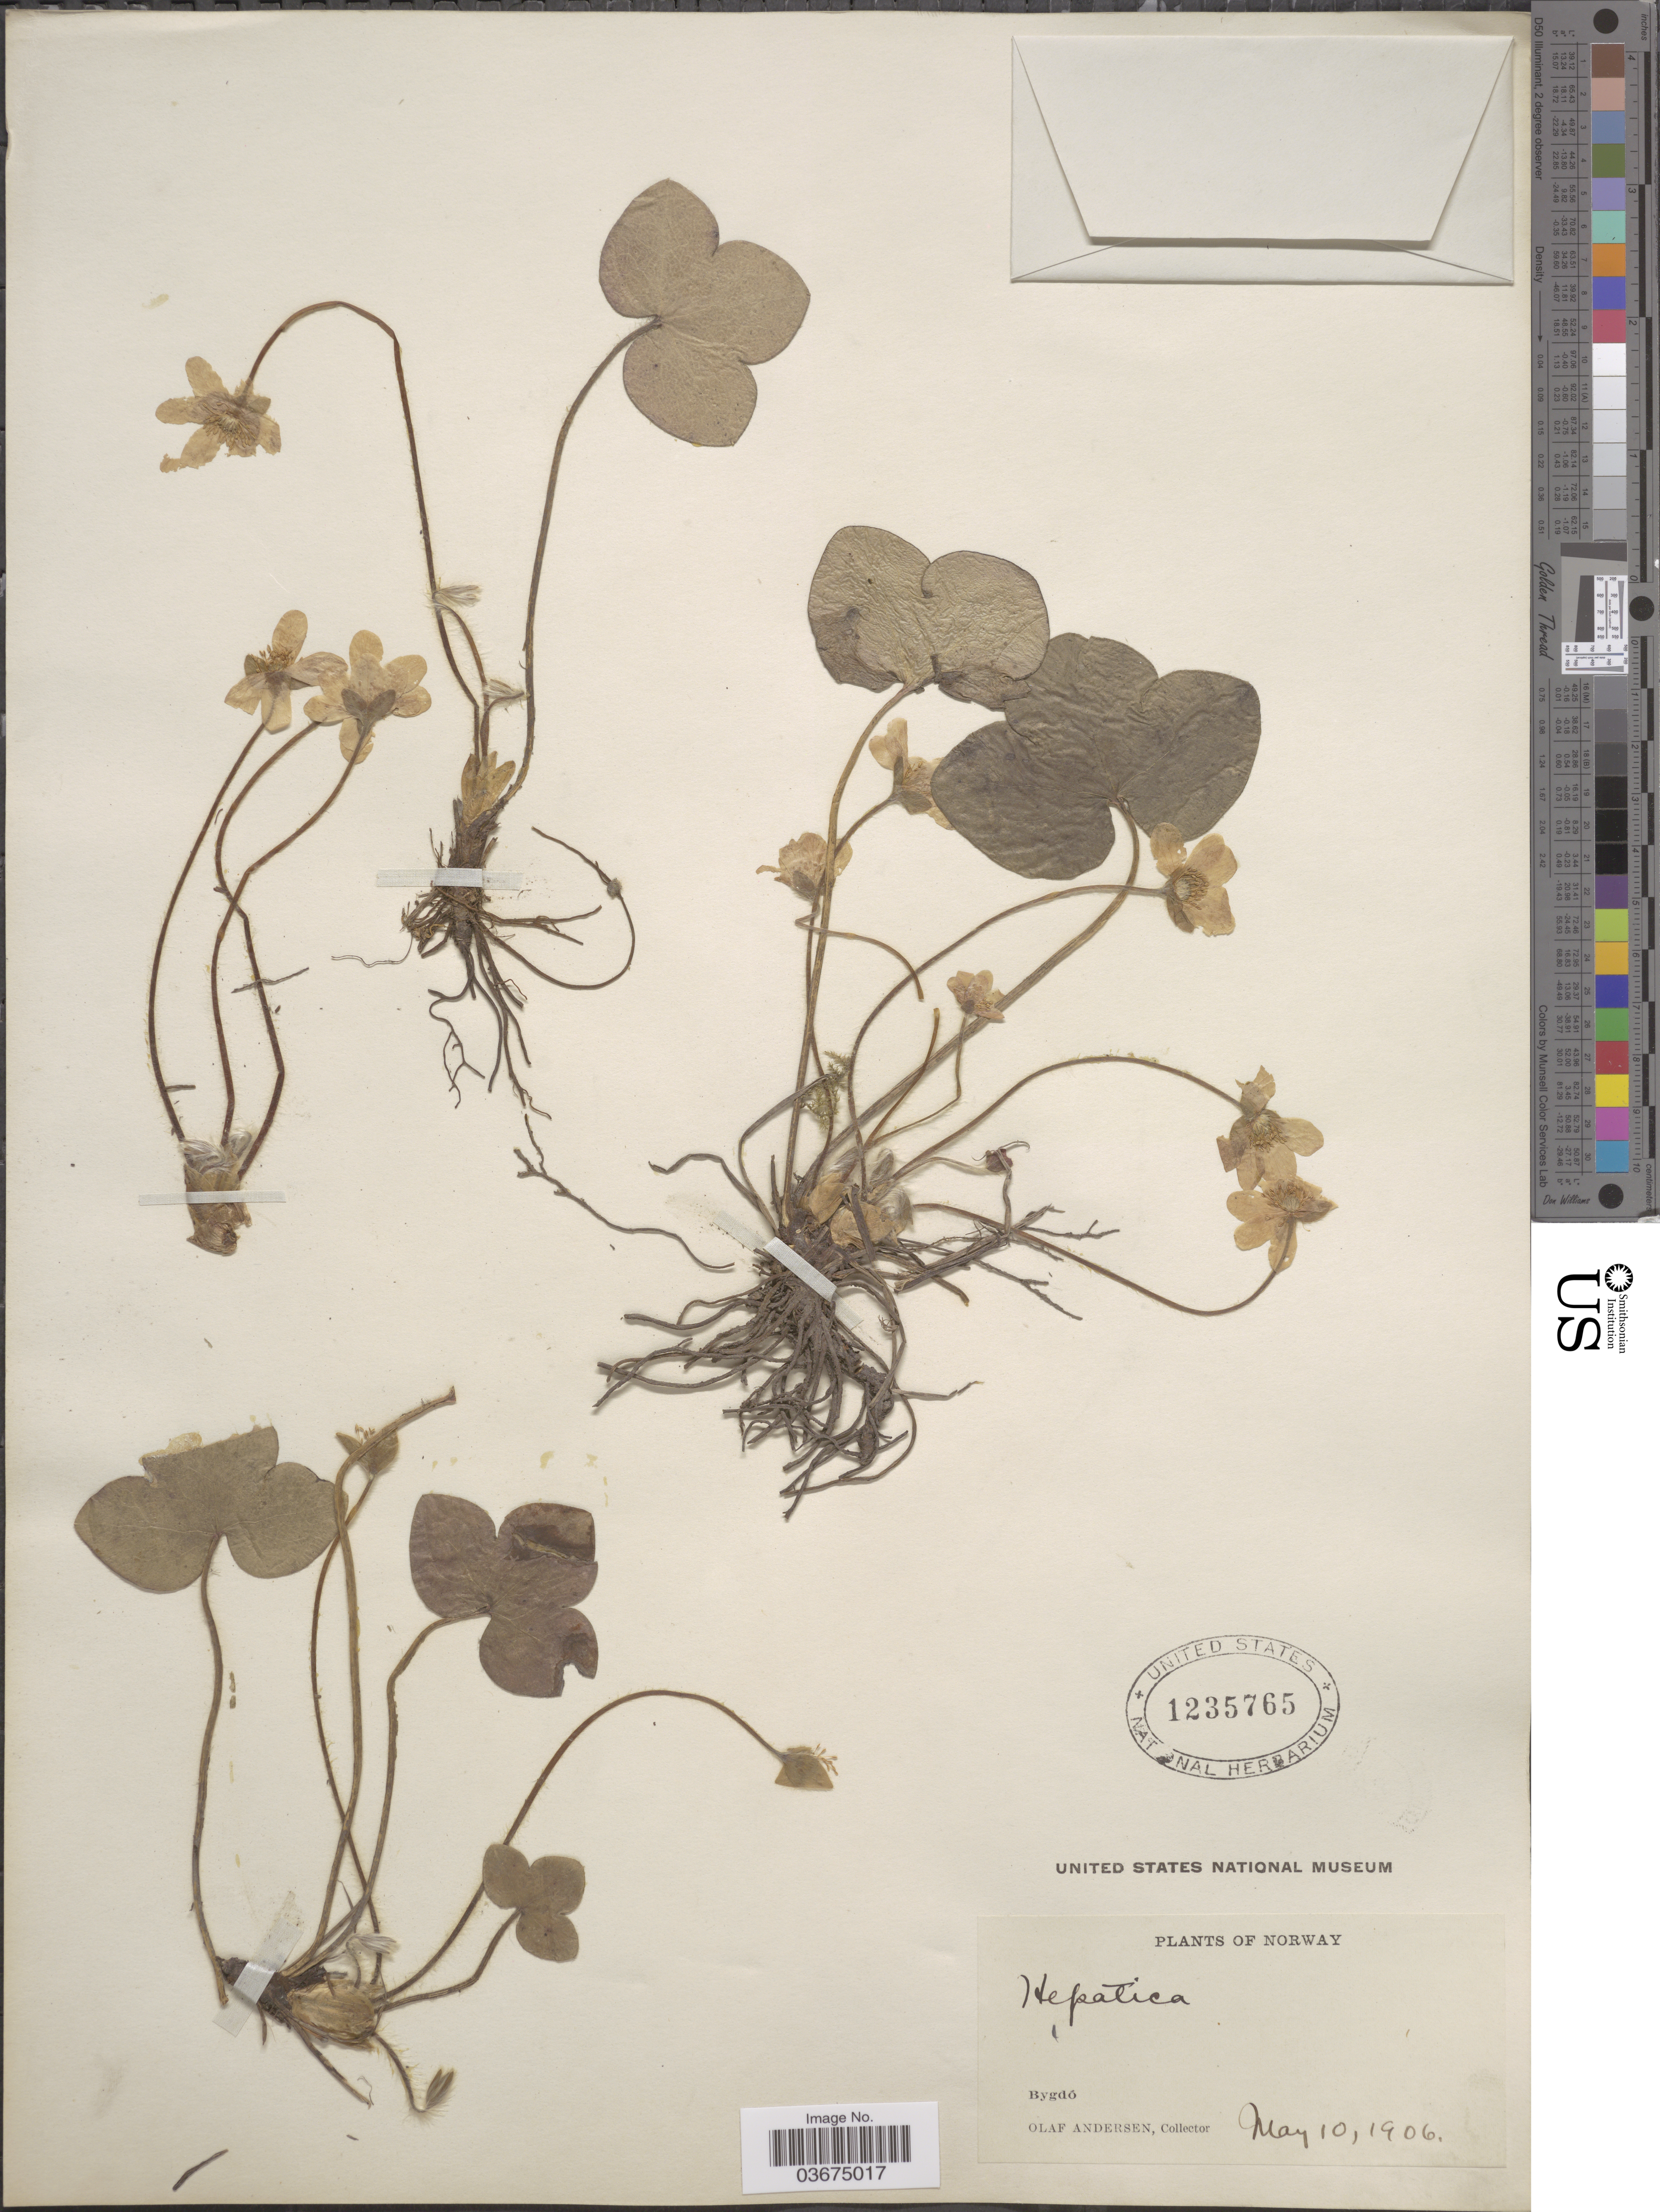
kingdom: Plantae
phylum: Tracheophyta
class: Magnoliopsida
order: Ranunculales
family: Ranunculaceae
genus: Hepatica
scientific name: Hepatica triloba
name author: Chaix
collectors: O. Andersen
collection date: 1906-05-10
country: Norway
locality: Bygdó.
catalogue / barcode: US 1235765